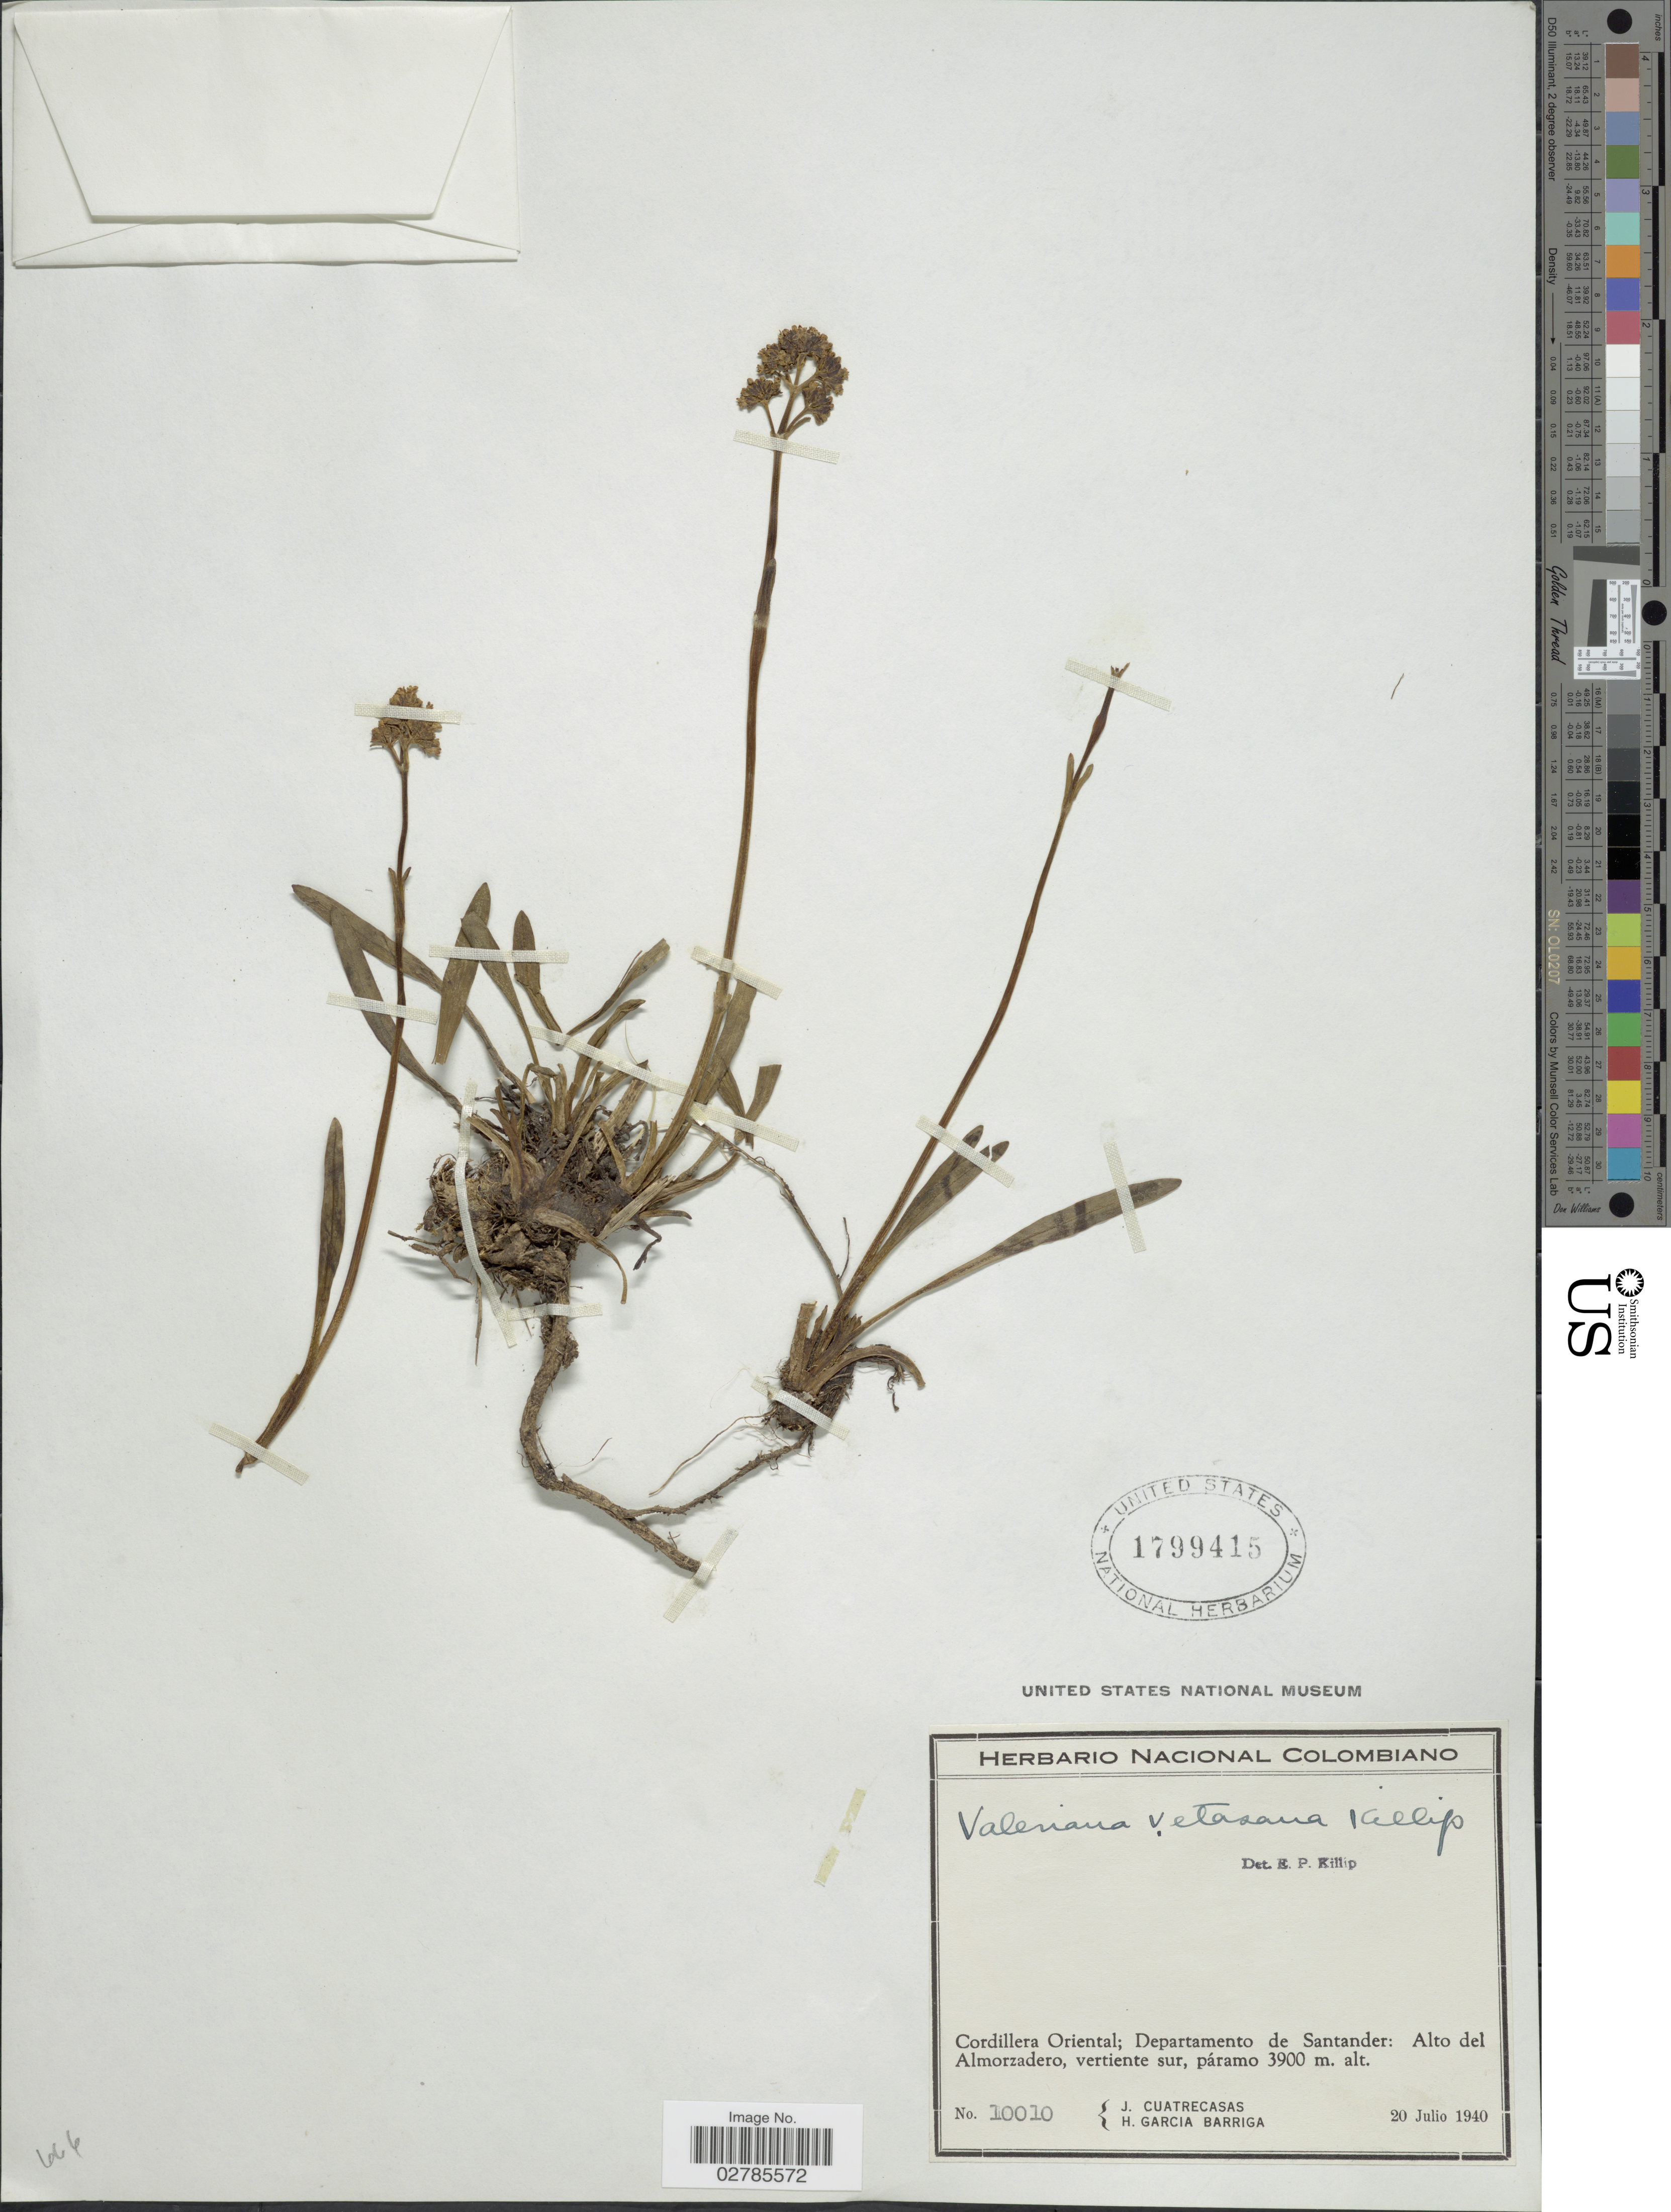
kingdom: Plantae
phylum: Tracheophyta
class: Magnoliopsida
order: Dipsacales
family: Caprifoliaceae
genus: Valeriana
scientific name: Valeriana vetasana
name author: Killip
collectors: J. Cuatrecasas & H. García Barriga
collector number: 10010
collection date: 1940-07-20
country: Colombia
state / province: Santander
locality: Cordillera Oriental; Departamento de Santander: Alto del Almorzadero, vertiente sur.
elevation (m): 3900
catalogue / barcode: US 1799415